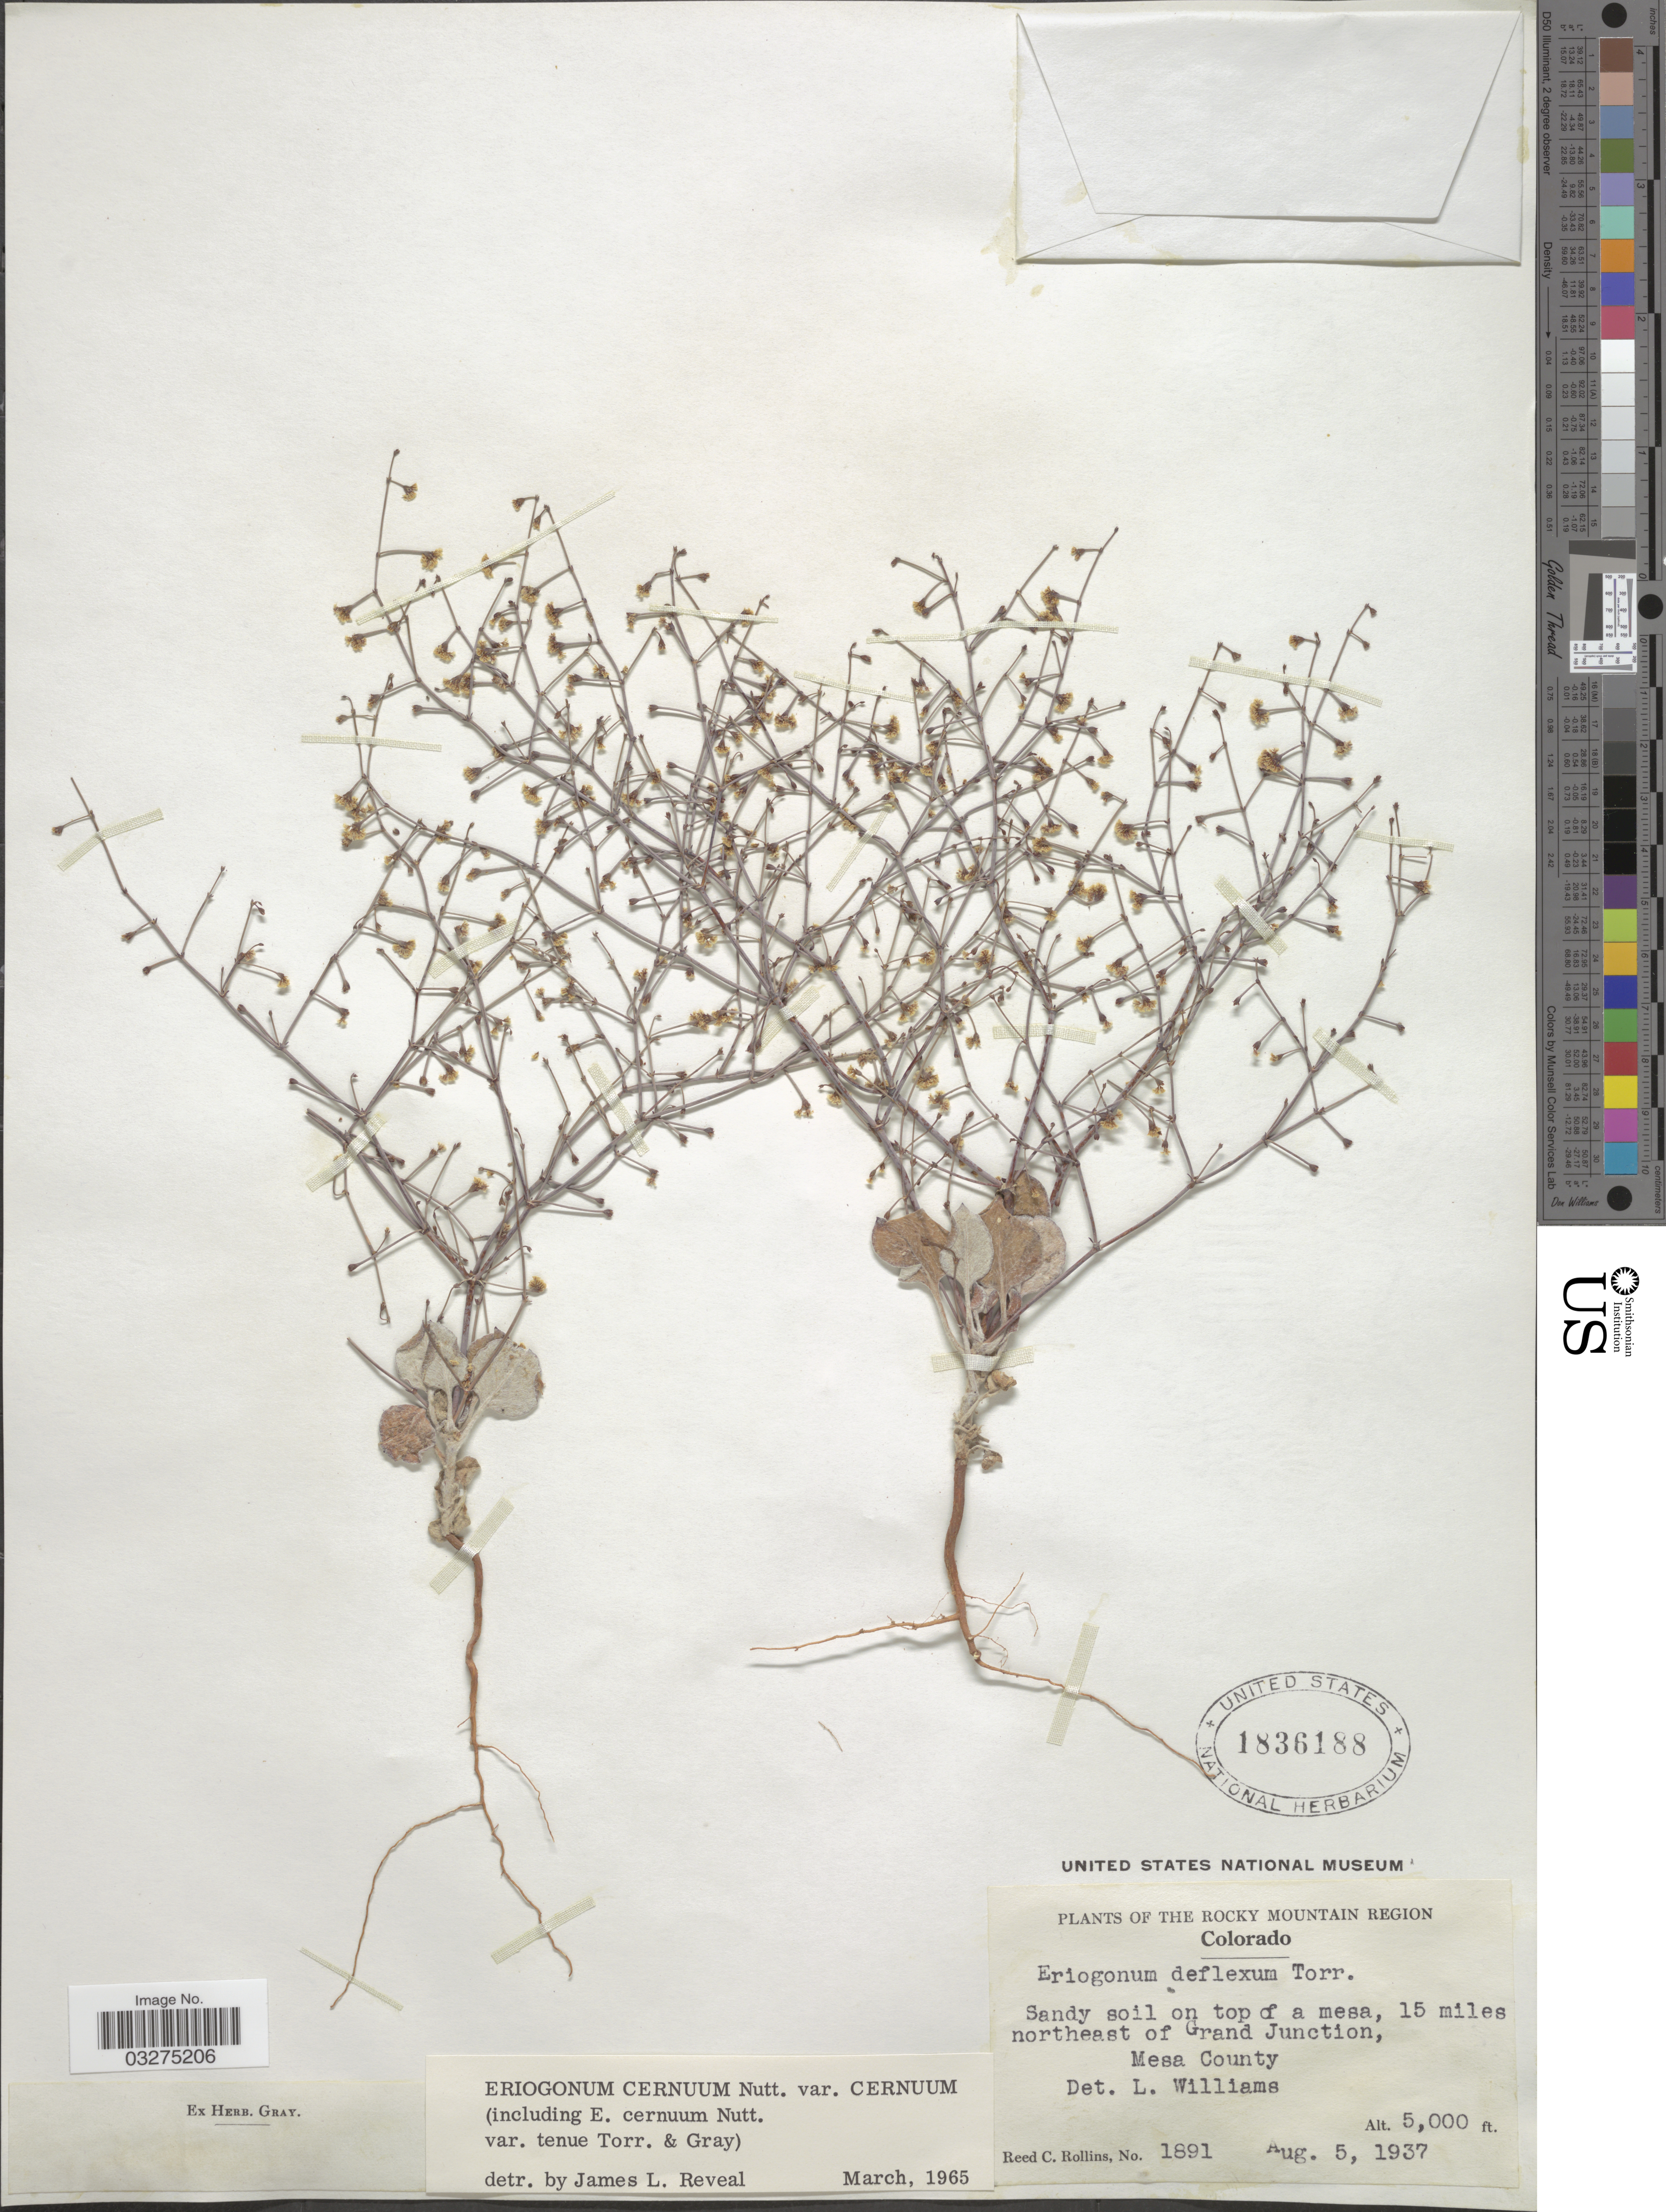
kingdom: Plantae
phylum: Tracheophyta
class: Magnoliopsida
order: Caryophyllales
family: Polygonaceae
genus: Eriogonum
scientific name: Eriogonum cernuum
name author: Nutt.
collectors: R. C. Rollins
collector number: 1891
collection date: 1937-08-05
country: United States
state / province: Colorado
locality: Sandy soil on top of a mesa, 15 miles northeast of Grand Junction, Mesa County.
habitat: sandy soil on top of a mesa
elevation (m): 1524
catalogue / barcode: US 1836188